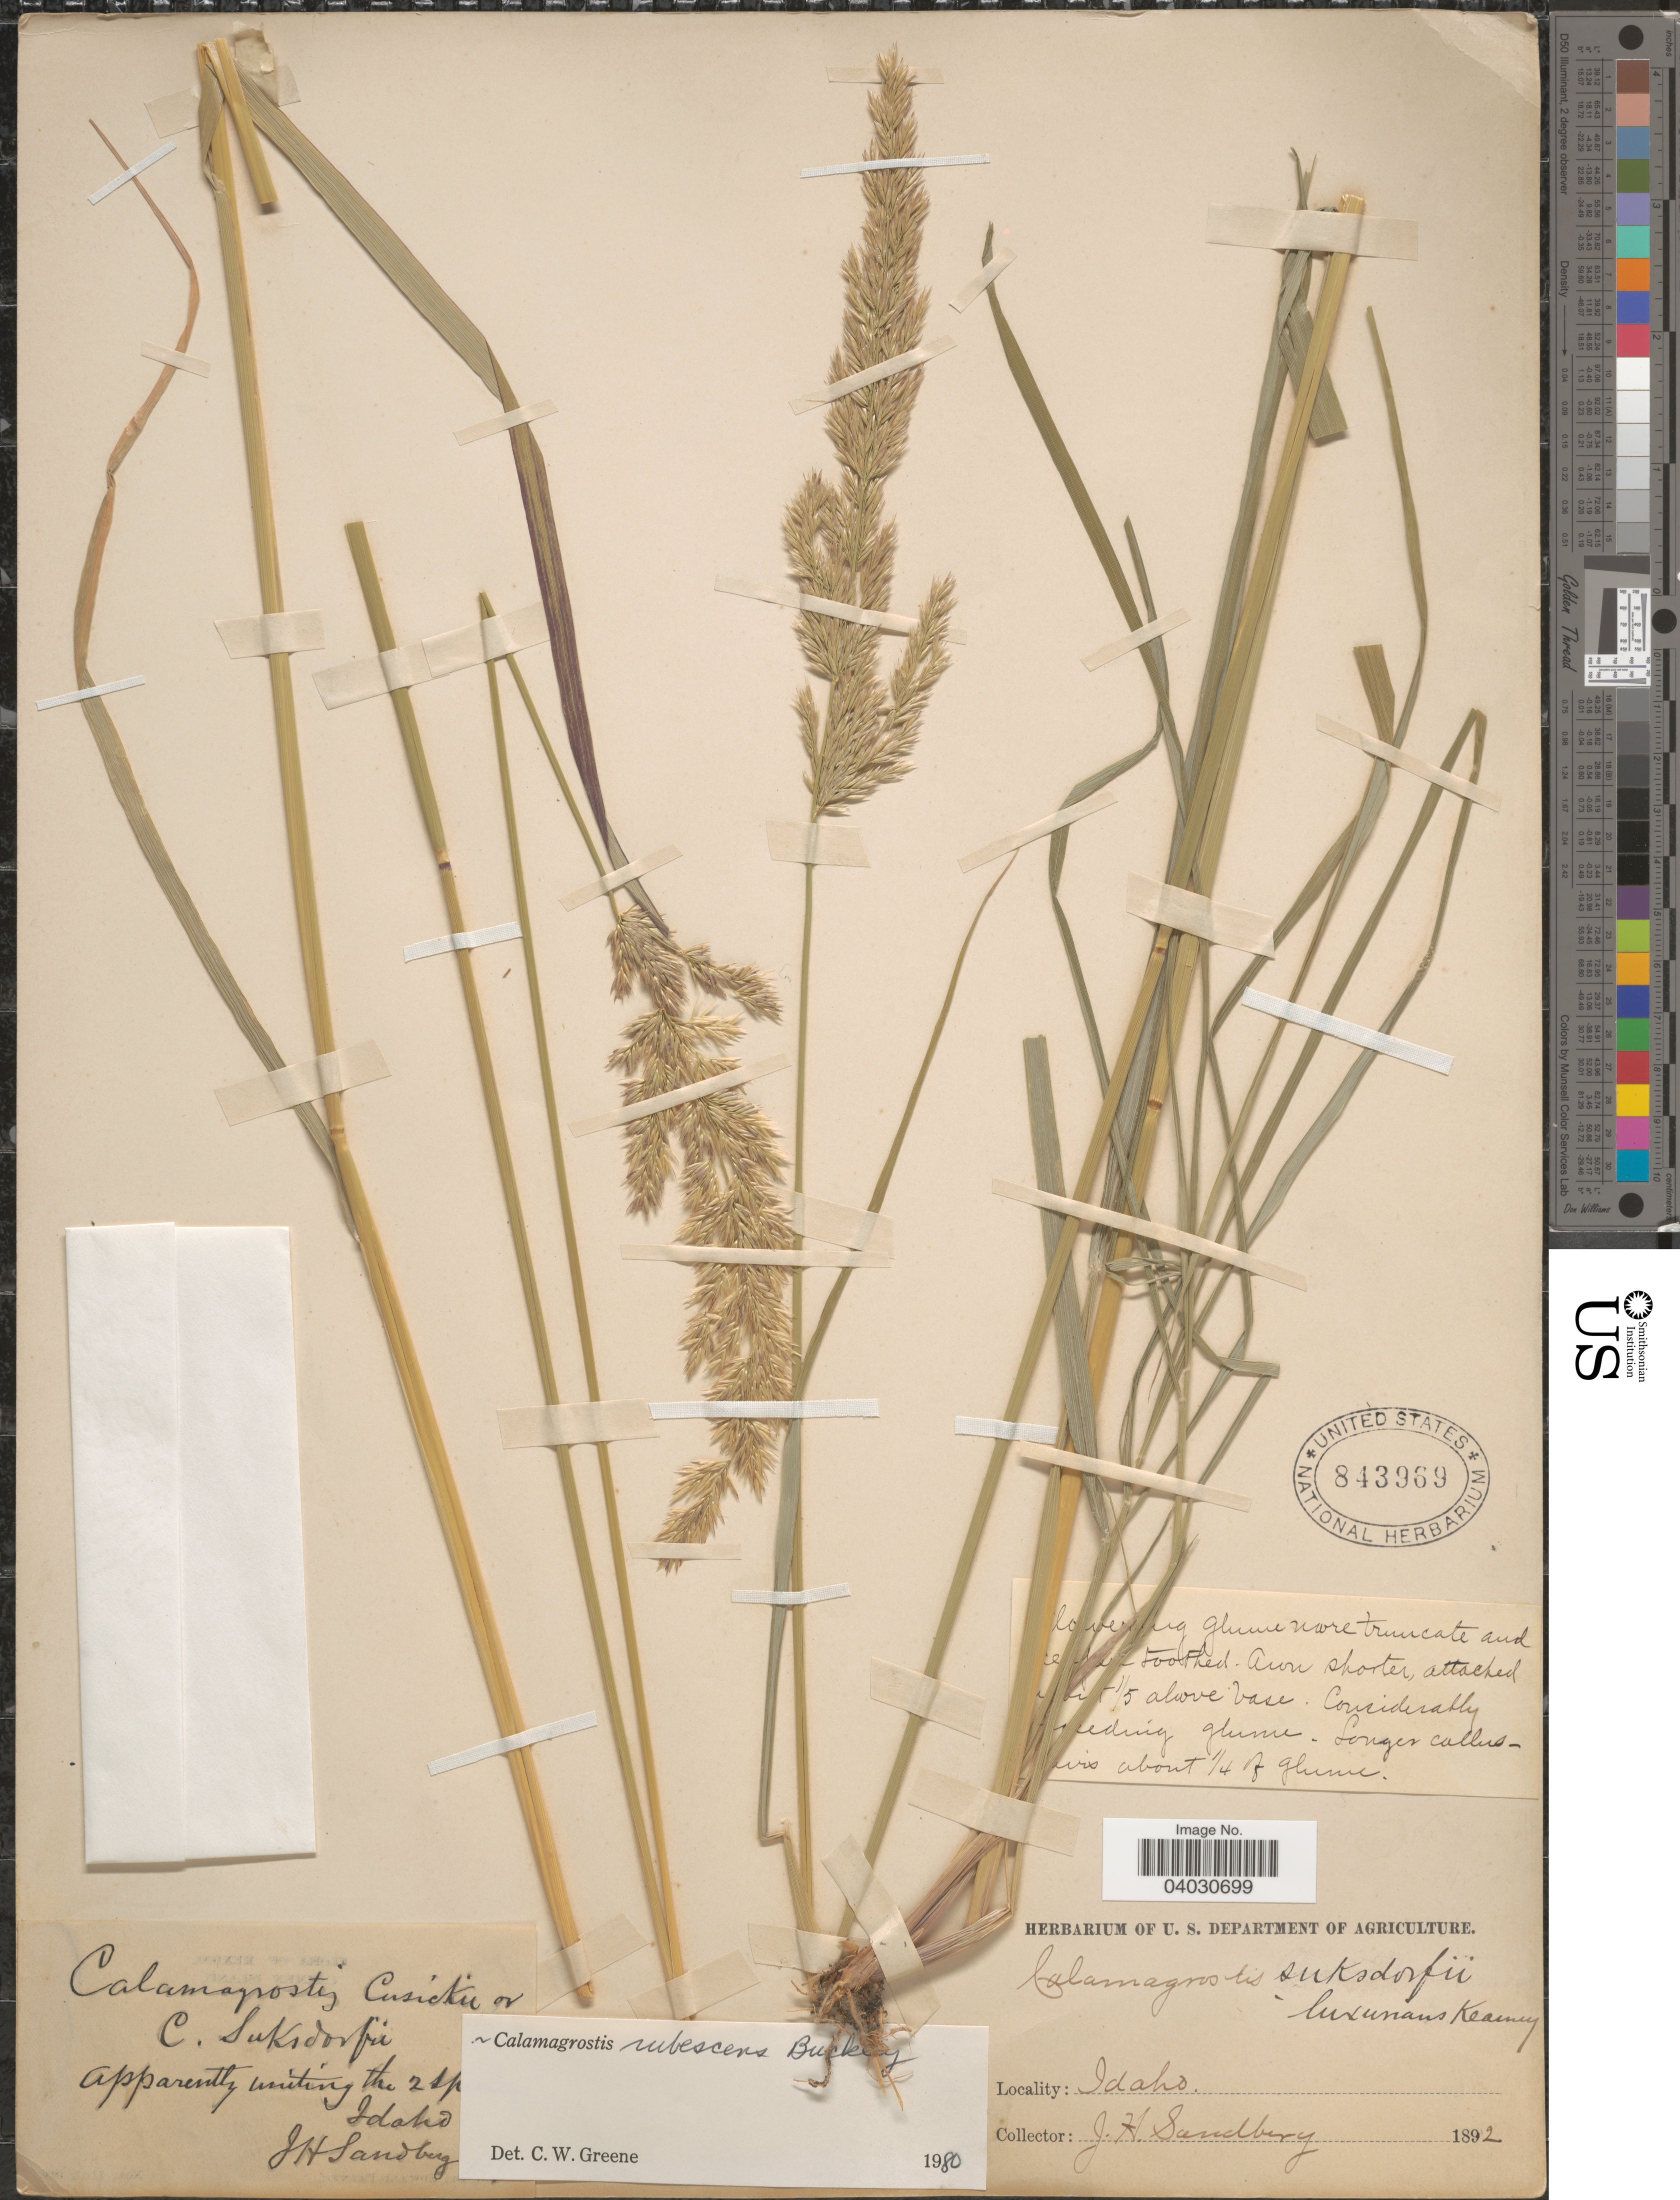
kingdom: Plantae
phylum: Tracheophyta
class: Liliopsida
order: Poales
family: Poaceae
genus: Calamagrostis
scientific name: Calamagrostis rubescens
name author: Buckley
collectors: J. H. Sandberg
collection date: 1892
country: United States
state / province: Idaho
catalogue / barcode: US 843969